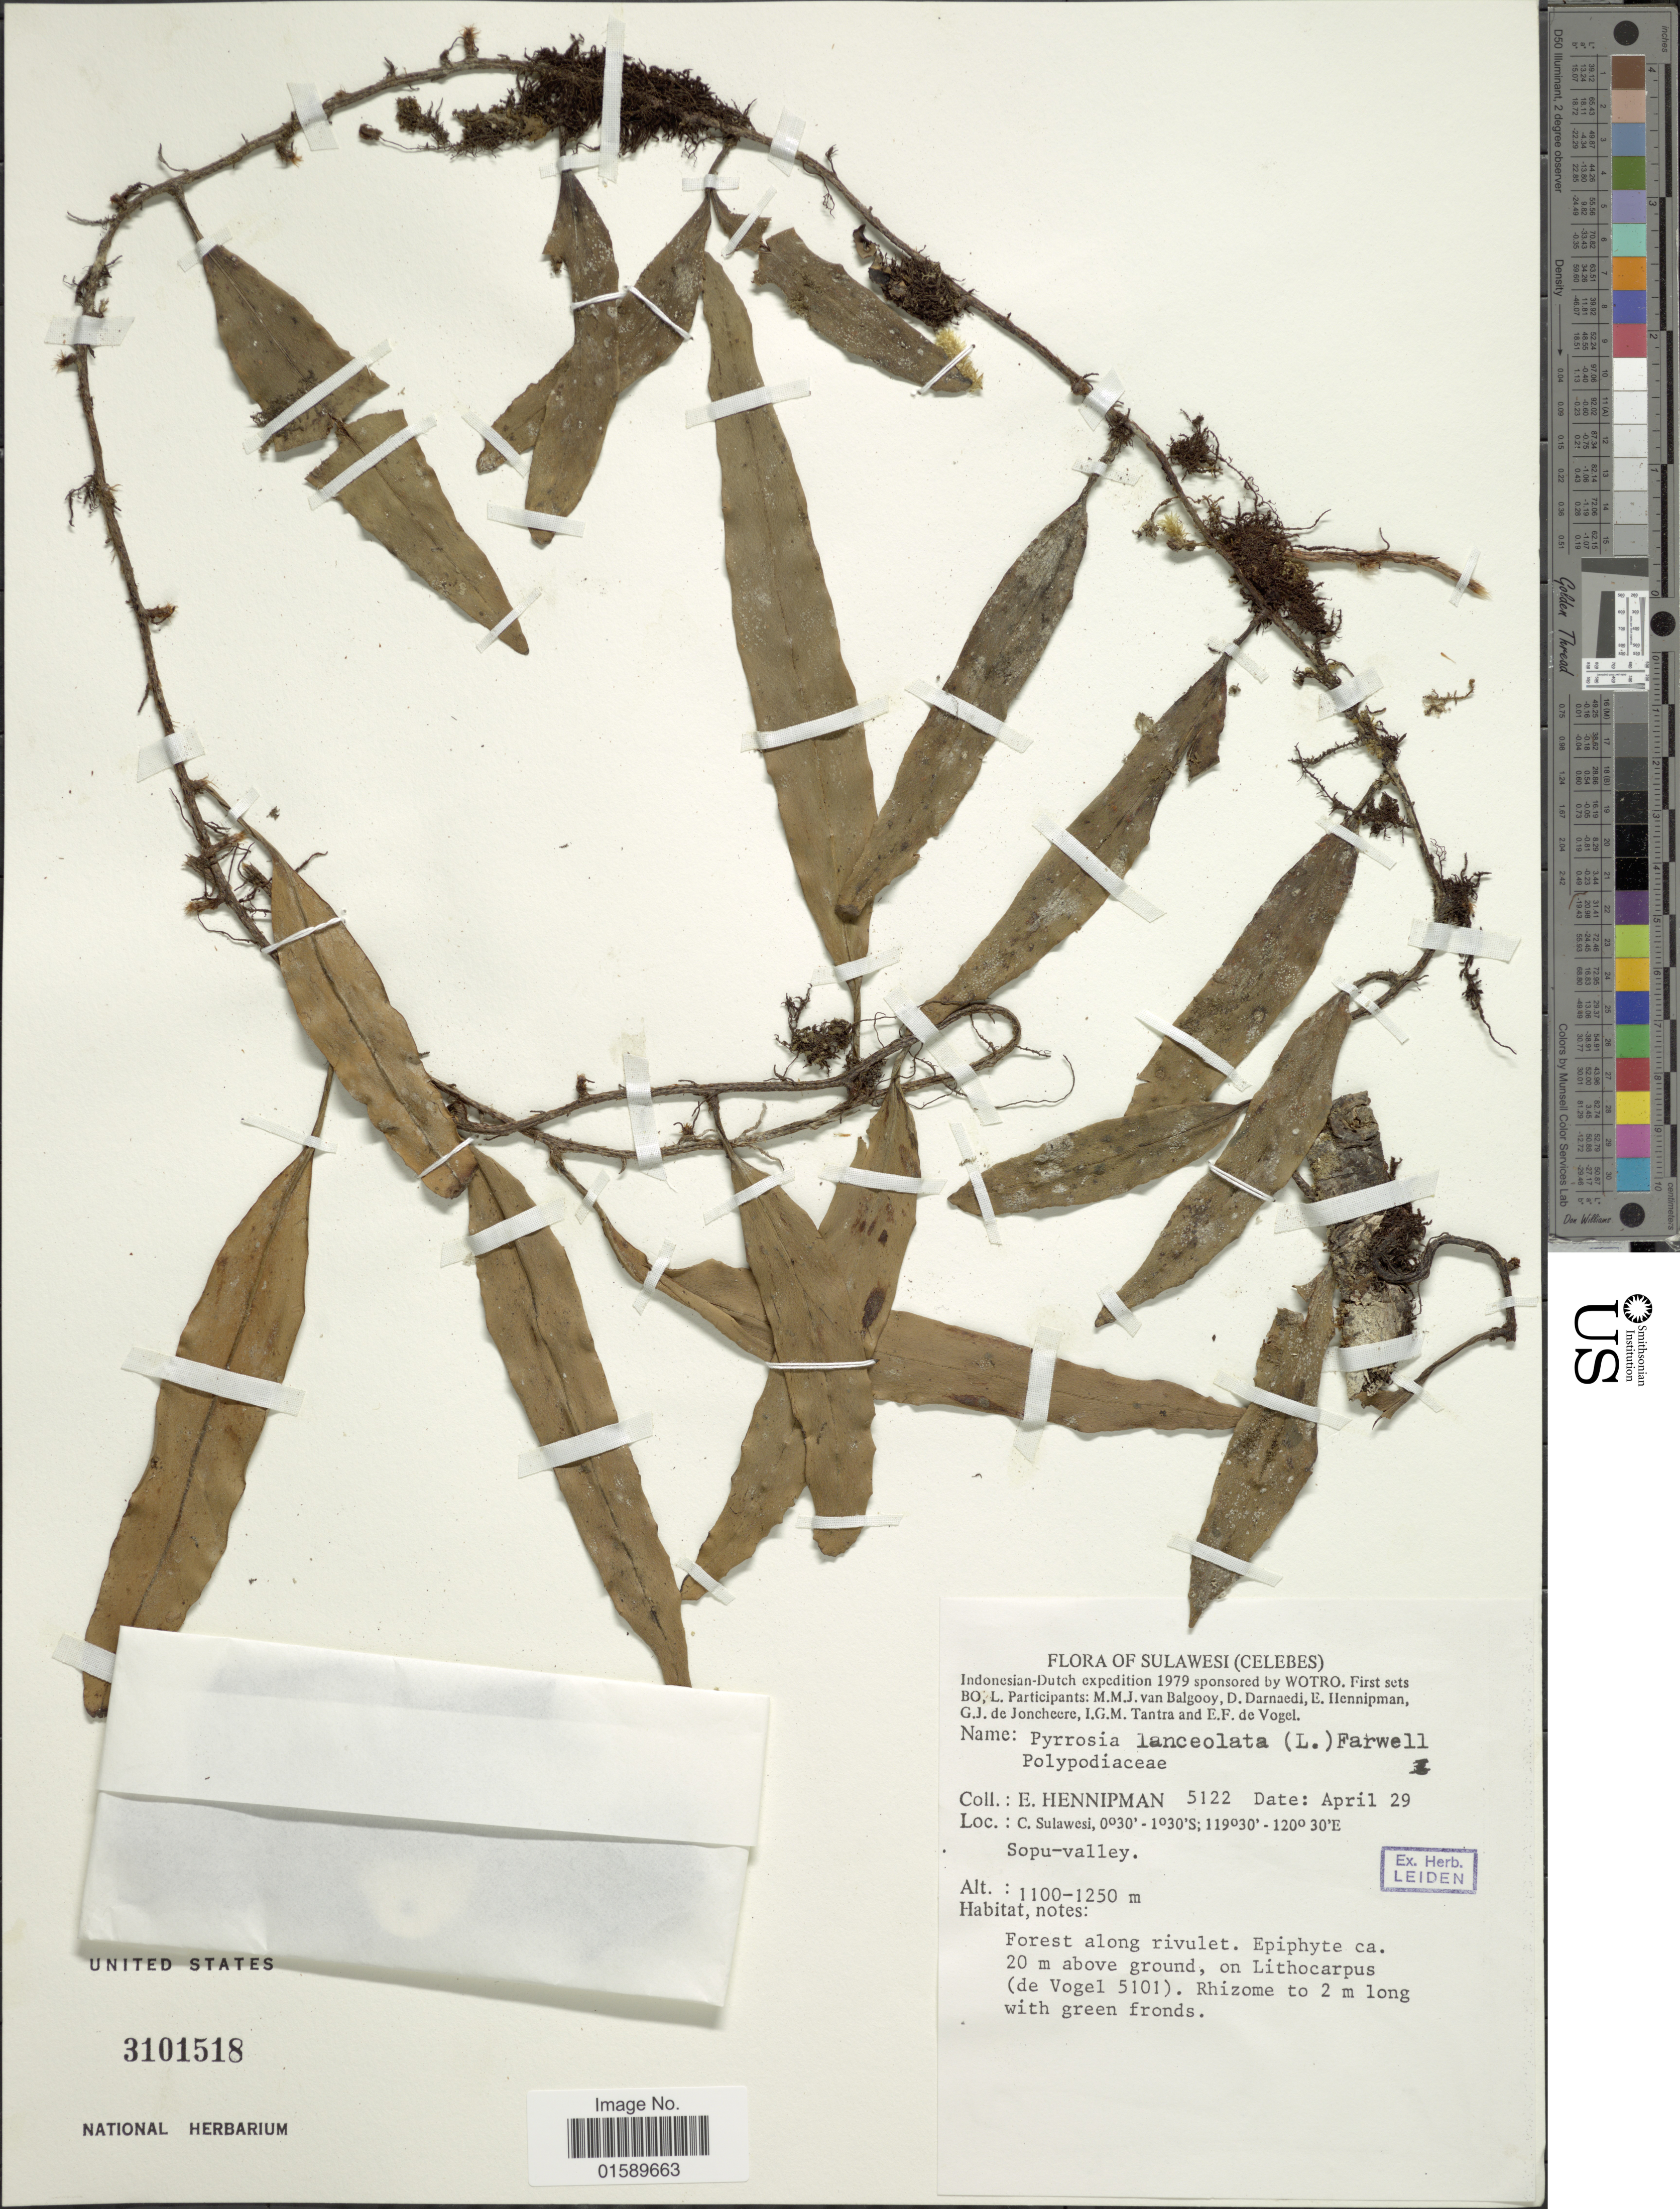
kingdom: Plantae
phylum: Tracheophyta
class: Polypodiopsida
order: Polypodiales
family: Polypodiaceae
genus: Pyrrosia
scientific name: Pyrrosia lanceolata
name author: (L.) Farw.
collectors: E. Hennipman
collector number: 5122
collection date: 1979-04-29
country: Indonesia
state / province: Sulawesi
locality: Sulawesi (Celebes), S. Sulawesi, Sopu-valley.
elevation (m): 1100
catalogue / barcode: US 3101518